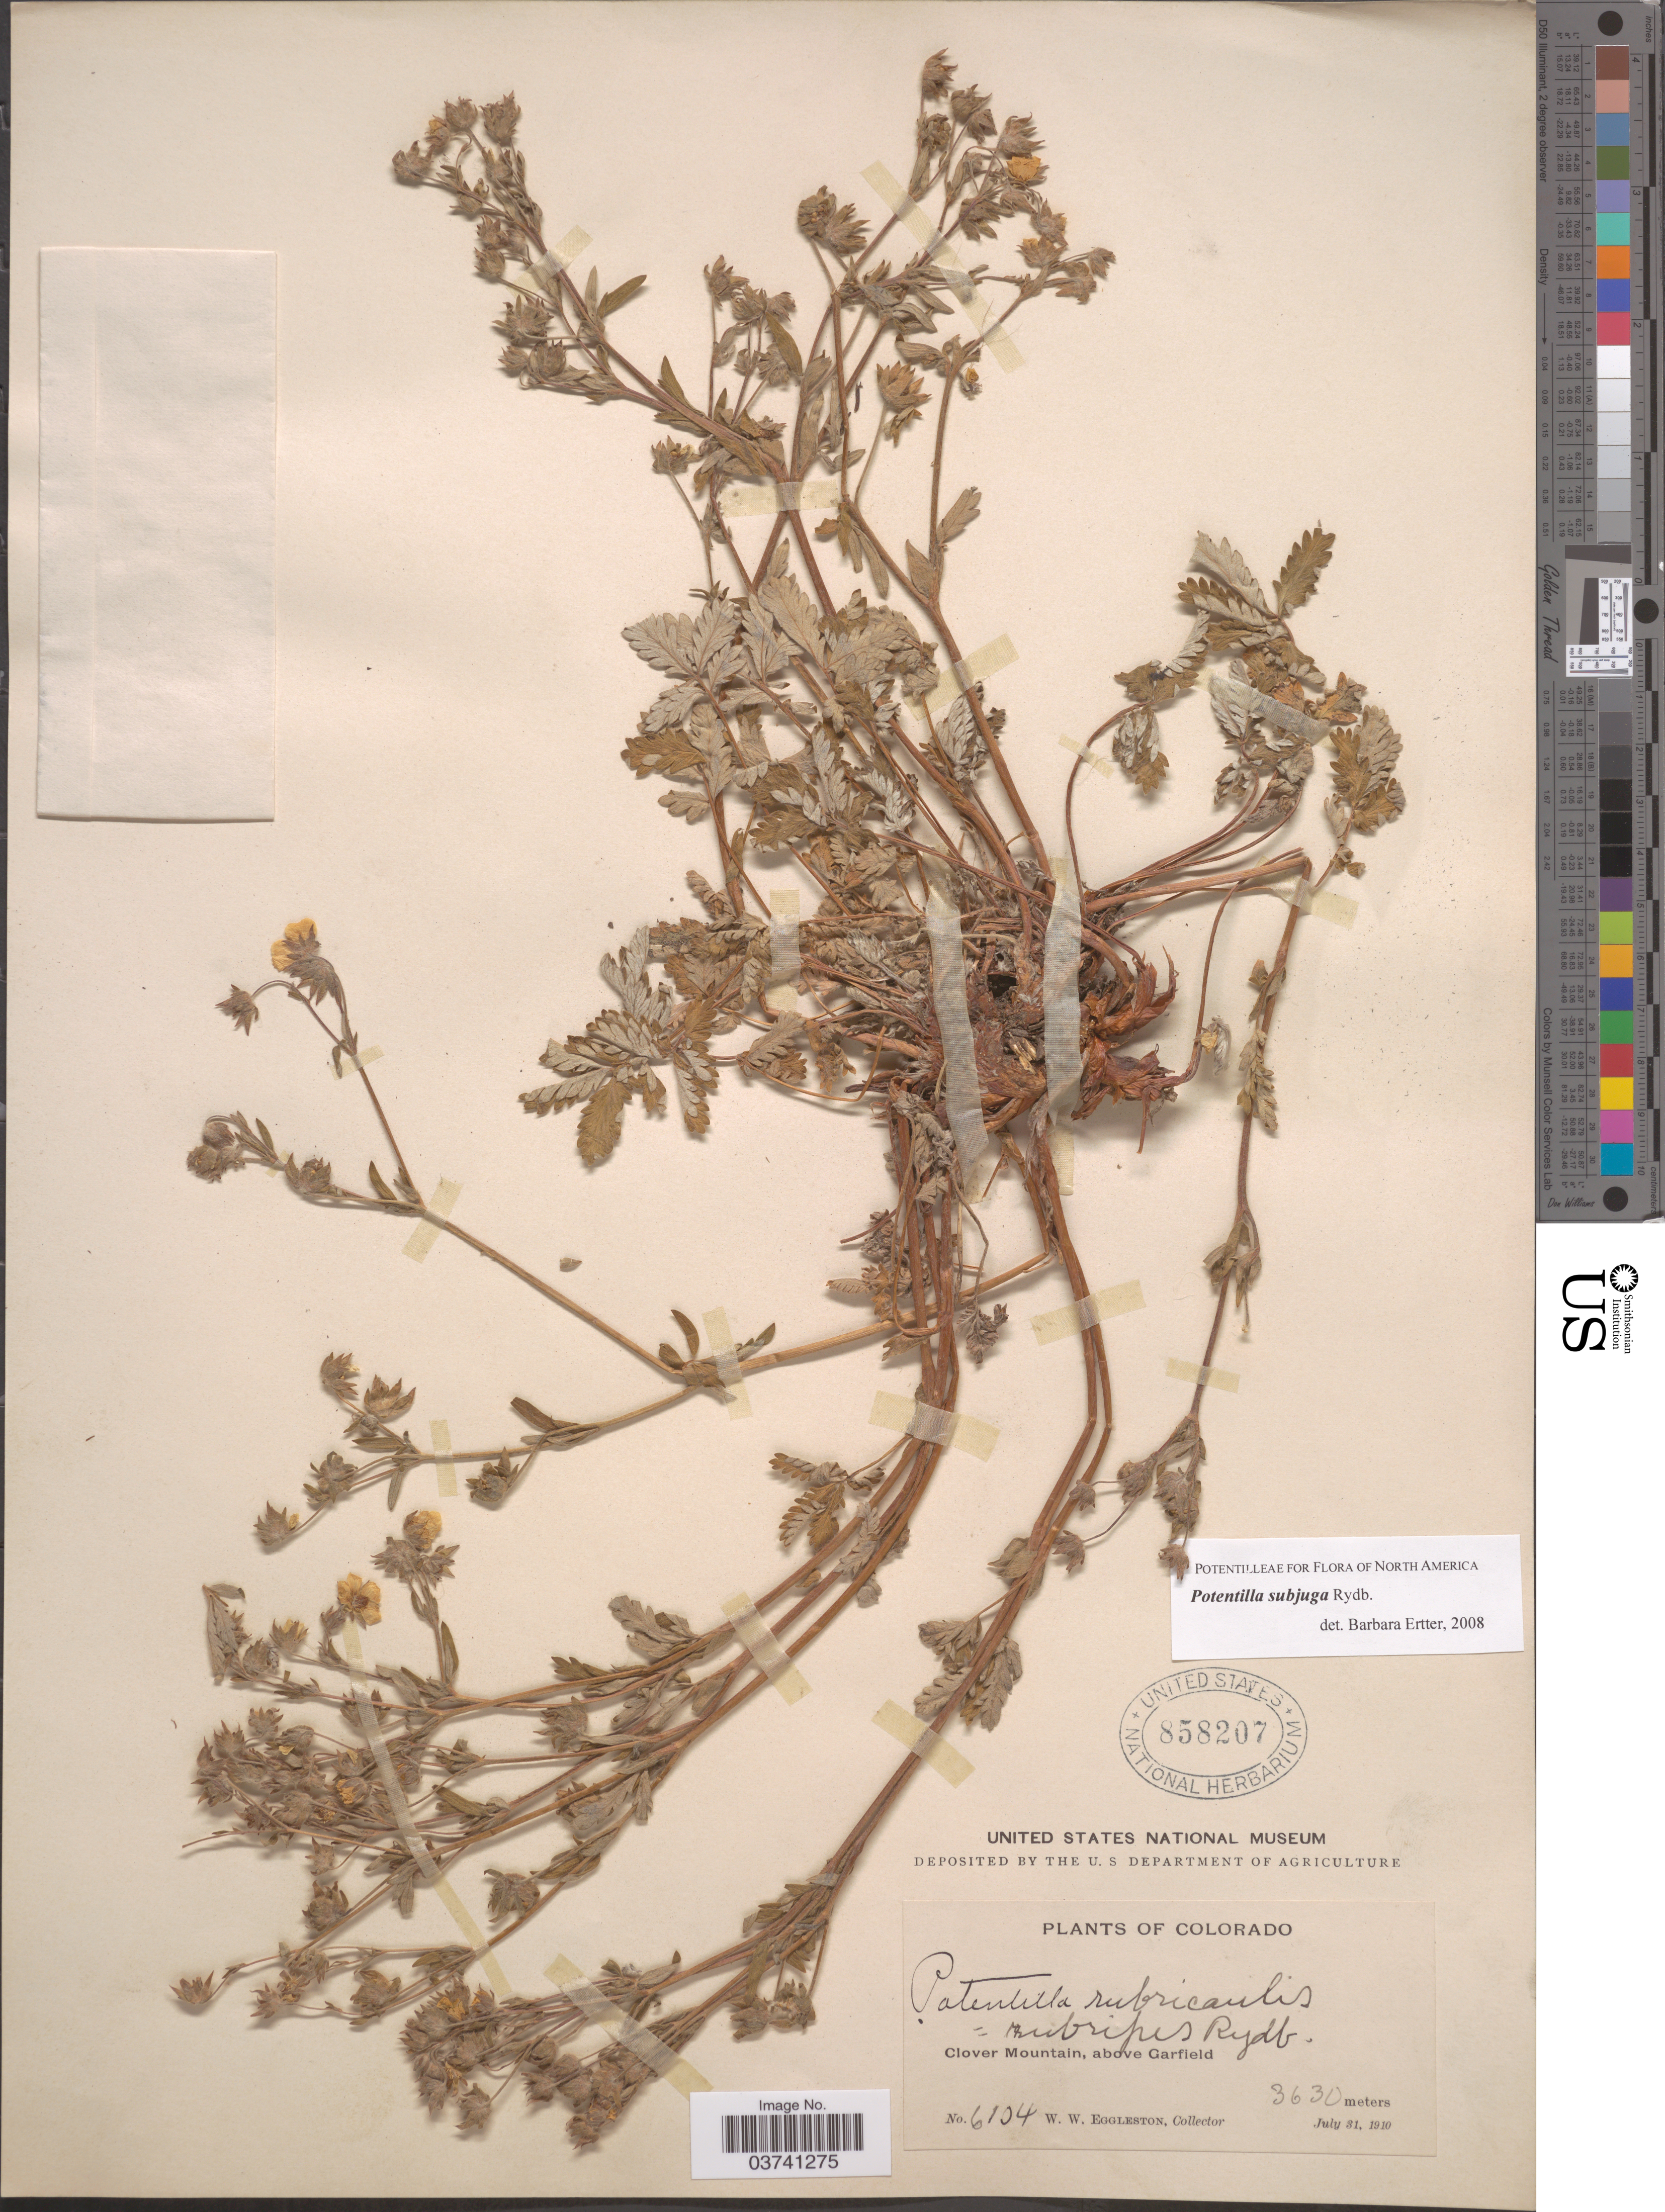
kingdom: Plantae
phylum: Tracheophyta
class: Magnoliopsida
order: Rosales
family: Rosaceae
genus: Potentilla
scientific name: Potentilla subjuga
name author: Rydb.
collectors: W. W. Eggleston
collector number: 6104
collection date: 1910-07-31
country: United States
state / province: Colorado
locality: Clover Mountain, above Garfield.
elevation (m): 3630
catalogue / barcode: US 858207